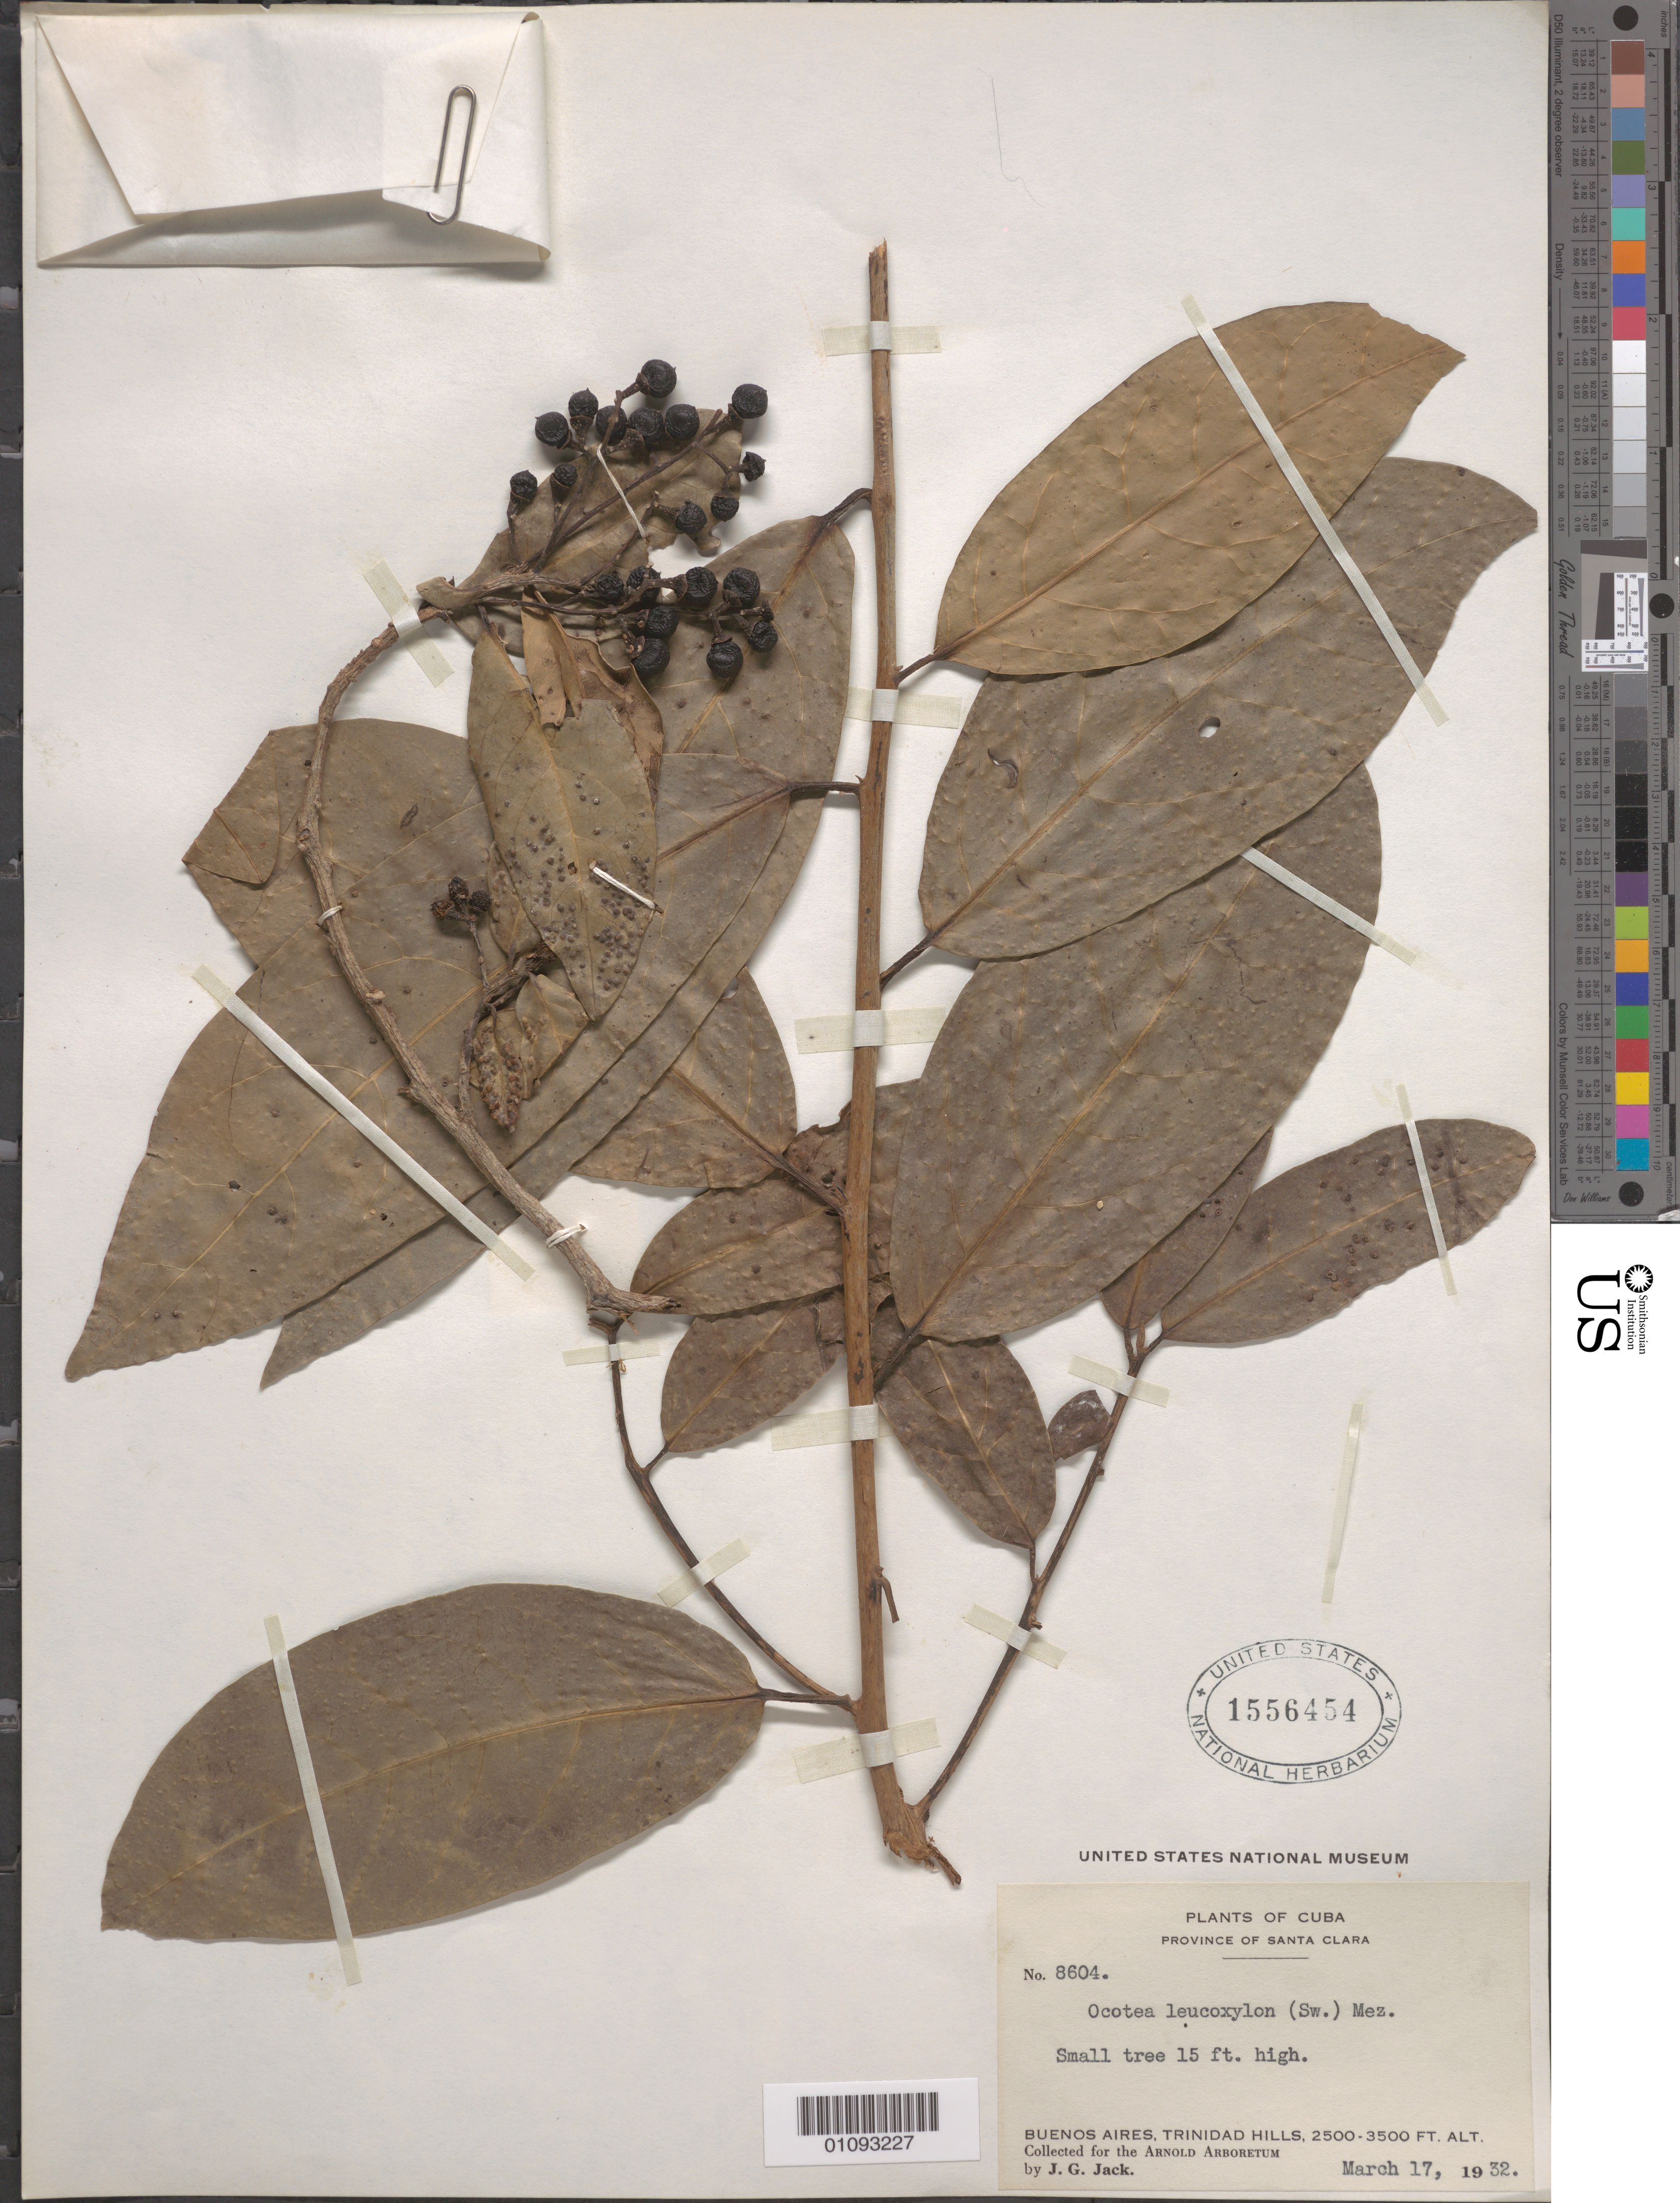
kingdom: Plantae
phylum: Tracheophyta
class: Magnoliopsida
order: Laurales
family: Lauraceae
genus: Ocotea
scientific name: Ocotea leucoxylon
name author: (Sw.) Laness.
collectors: J. G. Jack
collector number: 8604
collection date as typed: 17 Mar 1932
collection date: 1932-03-17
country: Cuba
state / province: Las Villas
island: Cuba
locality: Buenos Aires, Trinidad Hills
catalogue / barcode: US 1556456